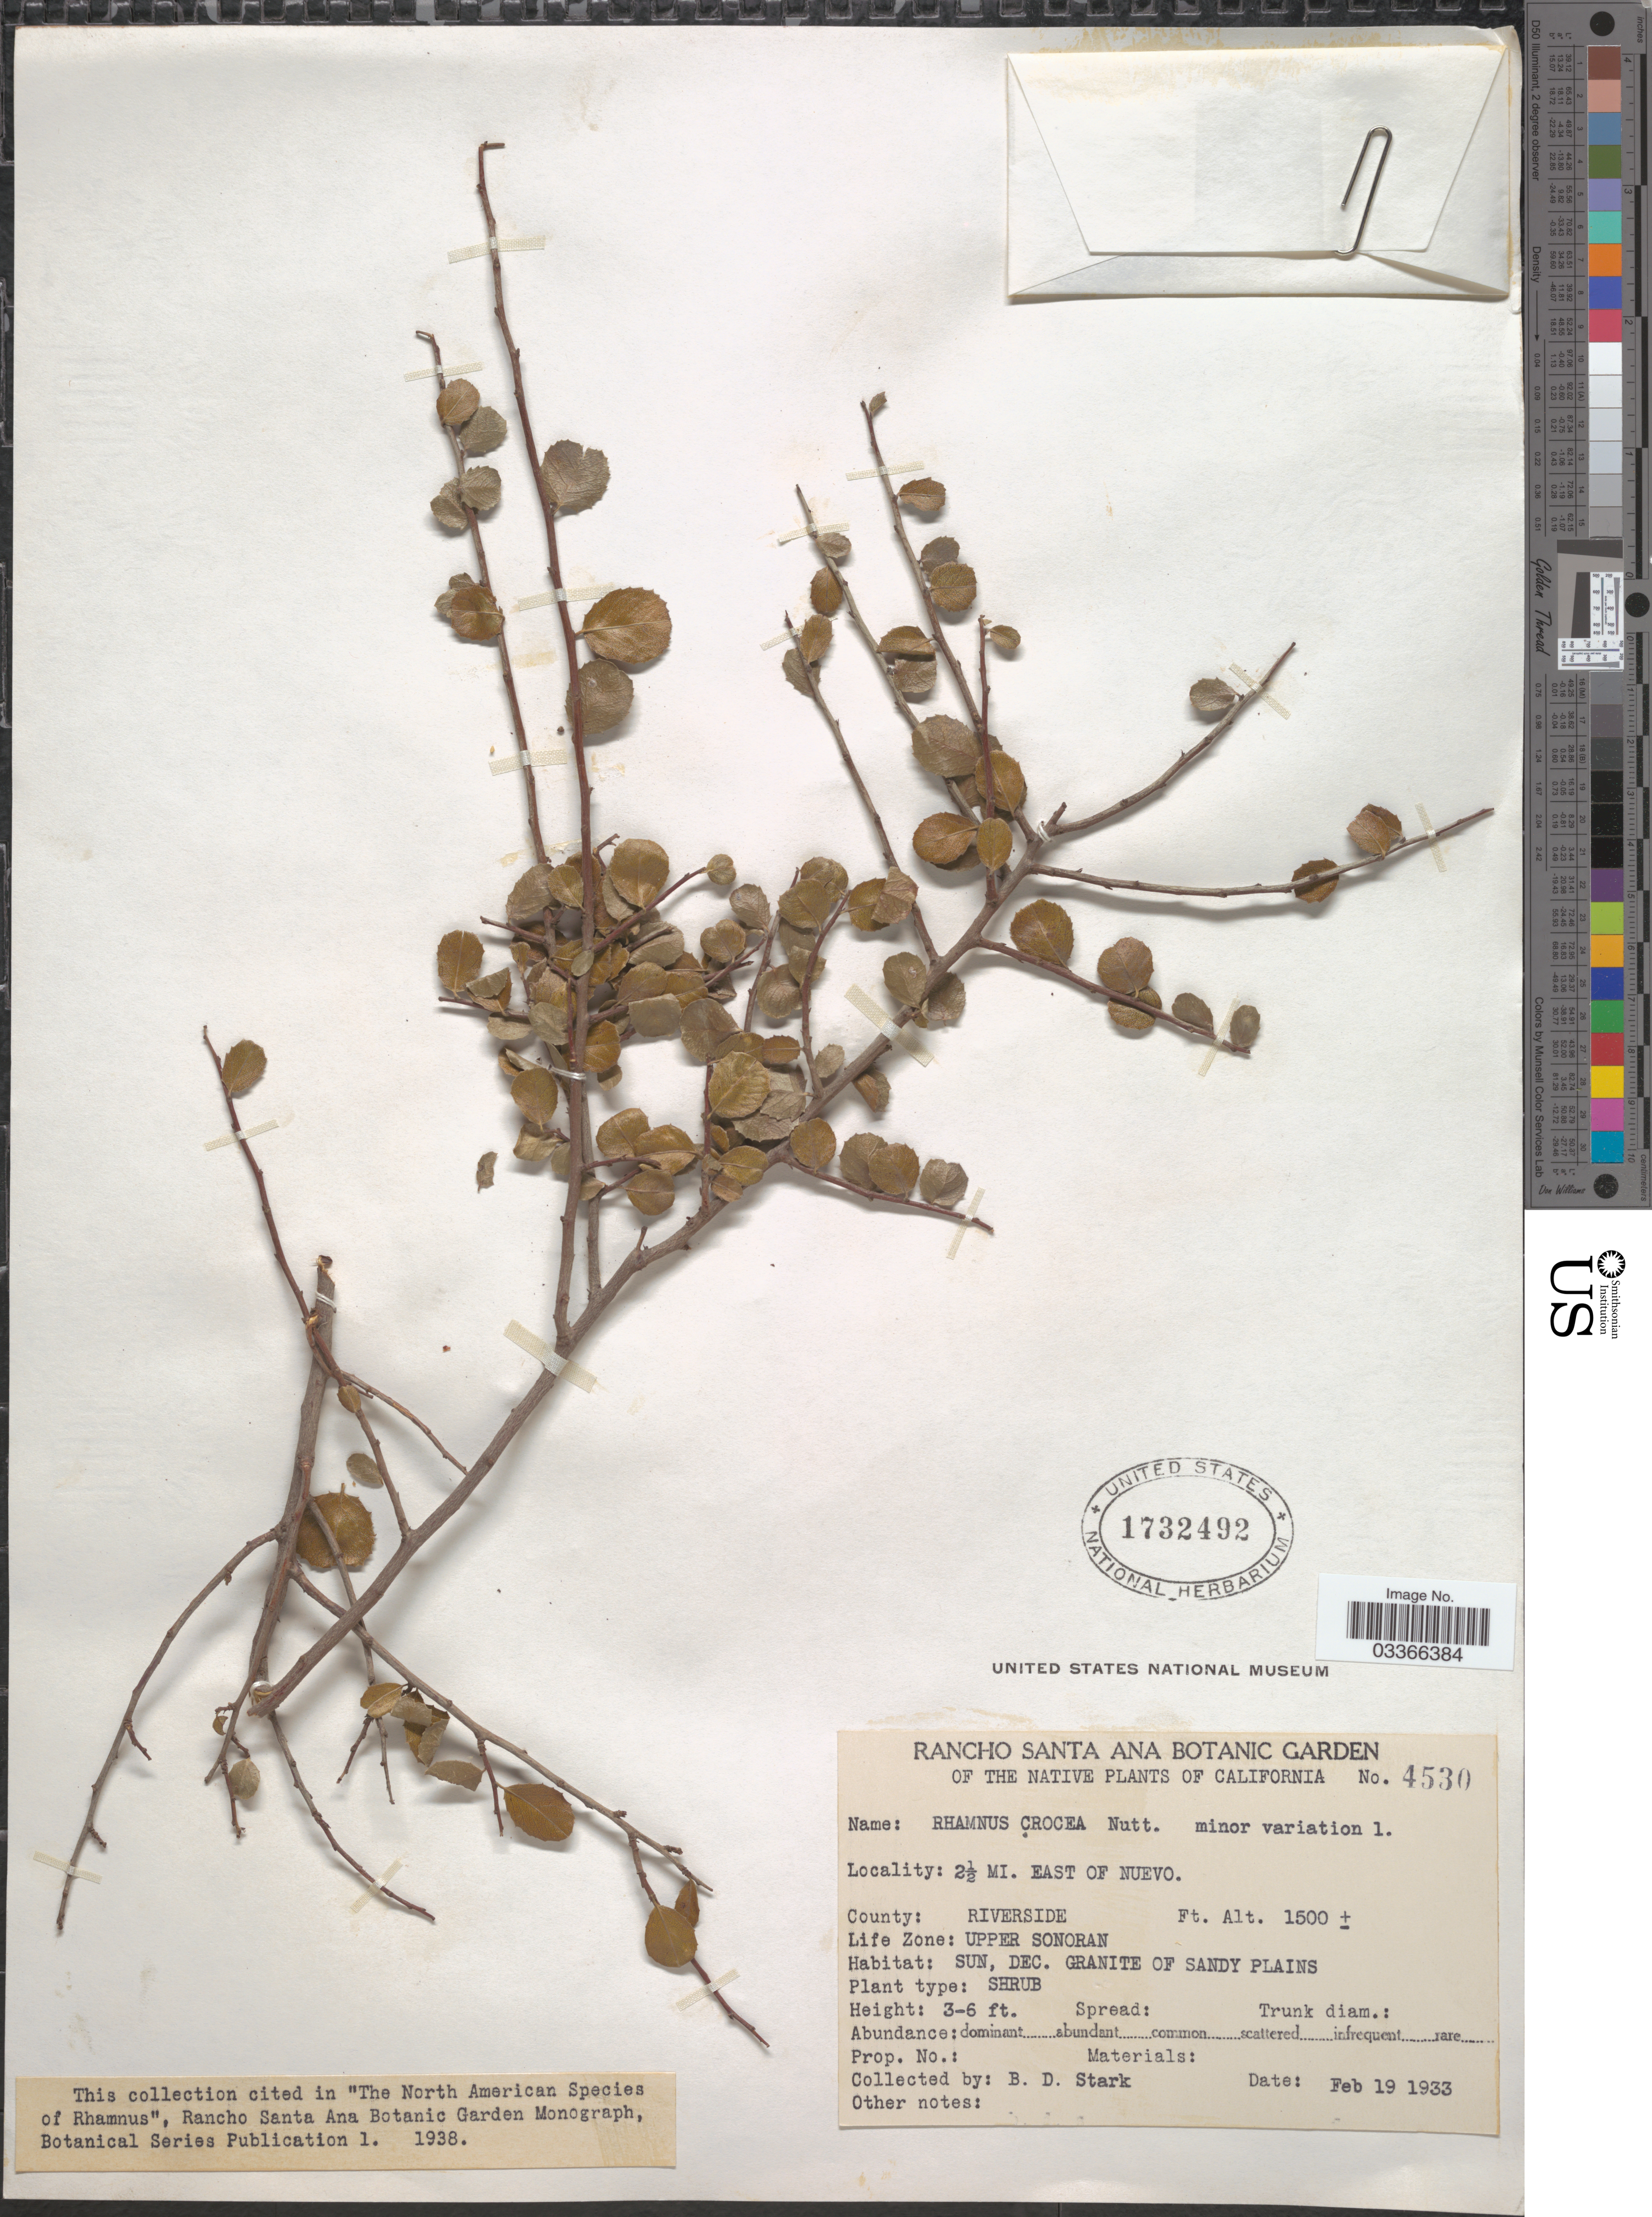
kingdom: Plantae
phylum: Tracheophyta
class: Magnoliopsida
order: Rosales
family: Rhamnaceae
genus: Rhamnus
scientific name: Rhamnus crocea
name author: Nutt.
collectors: B. Stark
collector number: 4530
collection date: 1933-02-19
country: United States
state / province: California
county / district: Riverside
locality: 2½ mi. east of Nuevo. County: Riverside. Life Zone: Upper Sonoran.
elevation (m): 457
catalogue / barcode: US 1732492